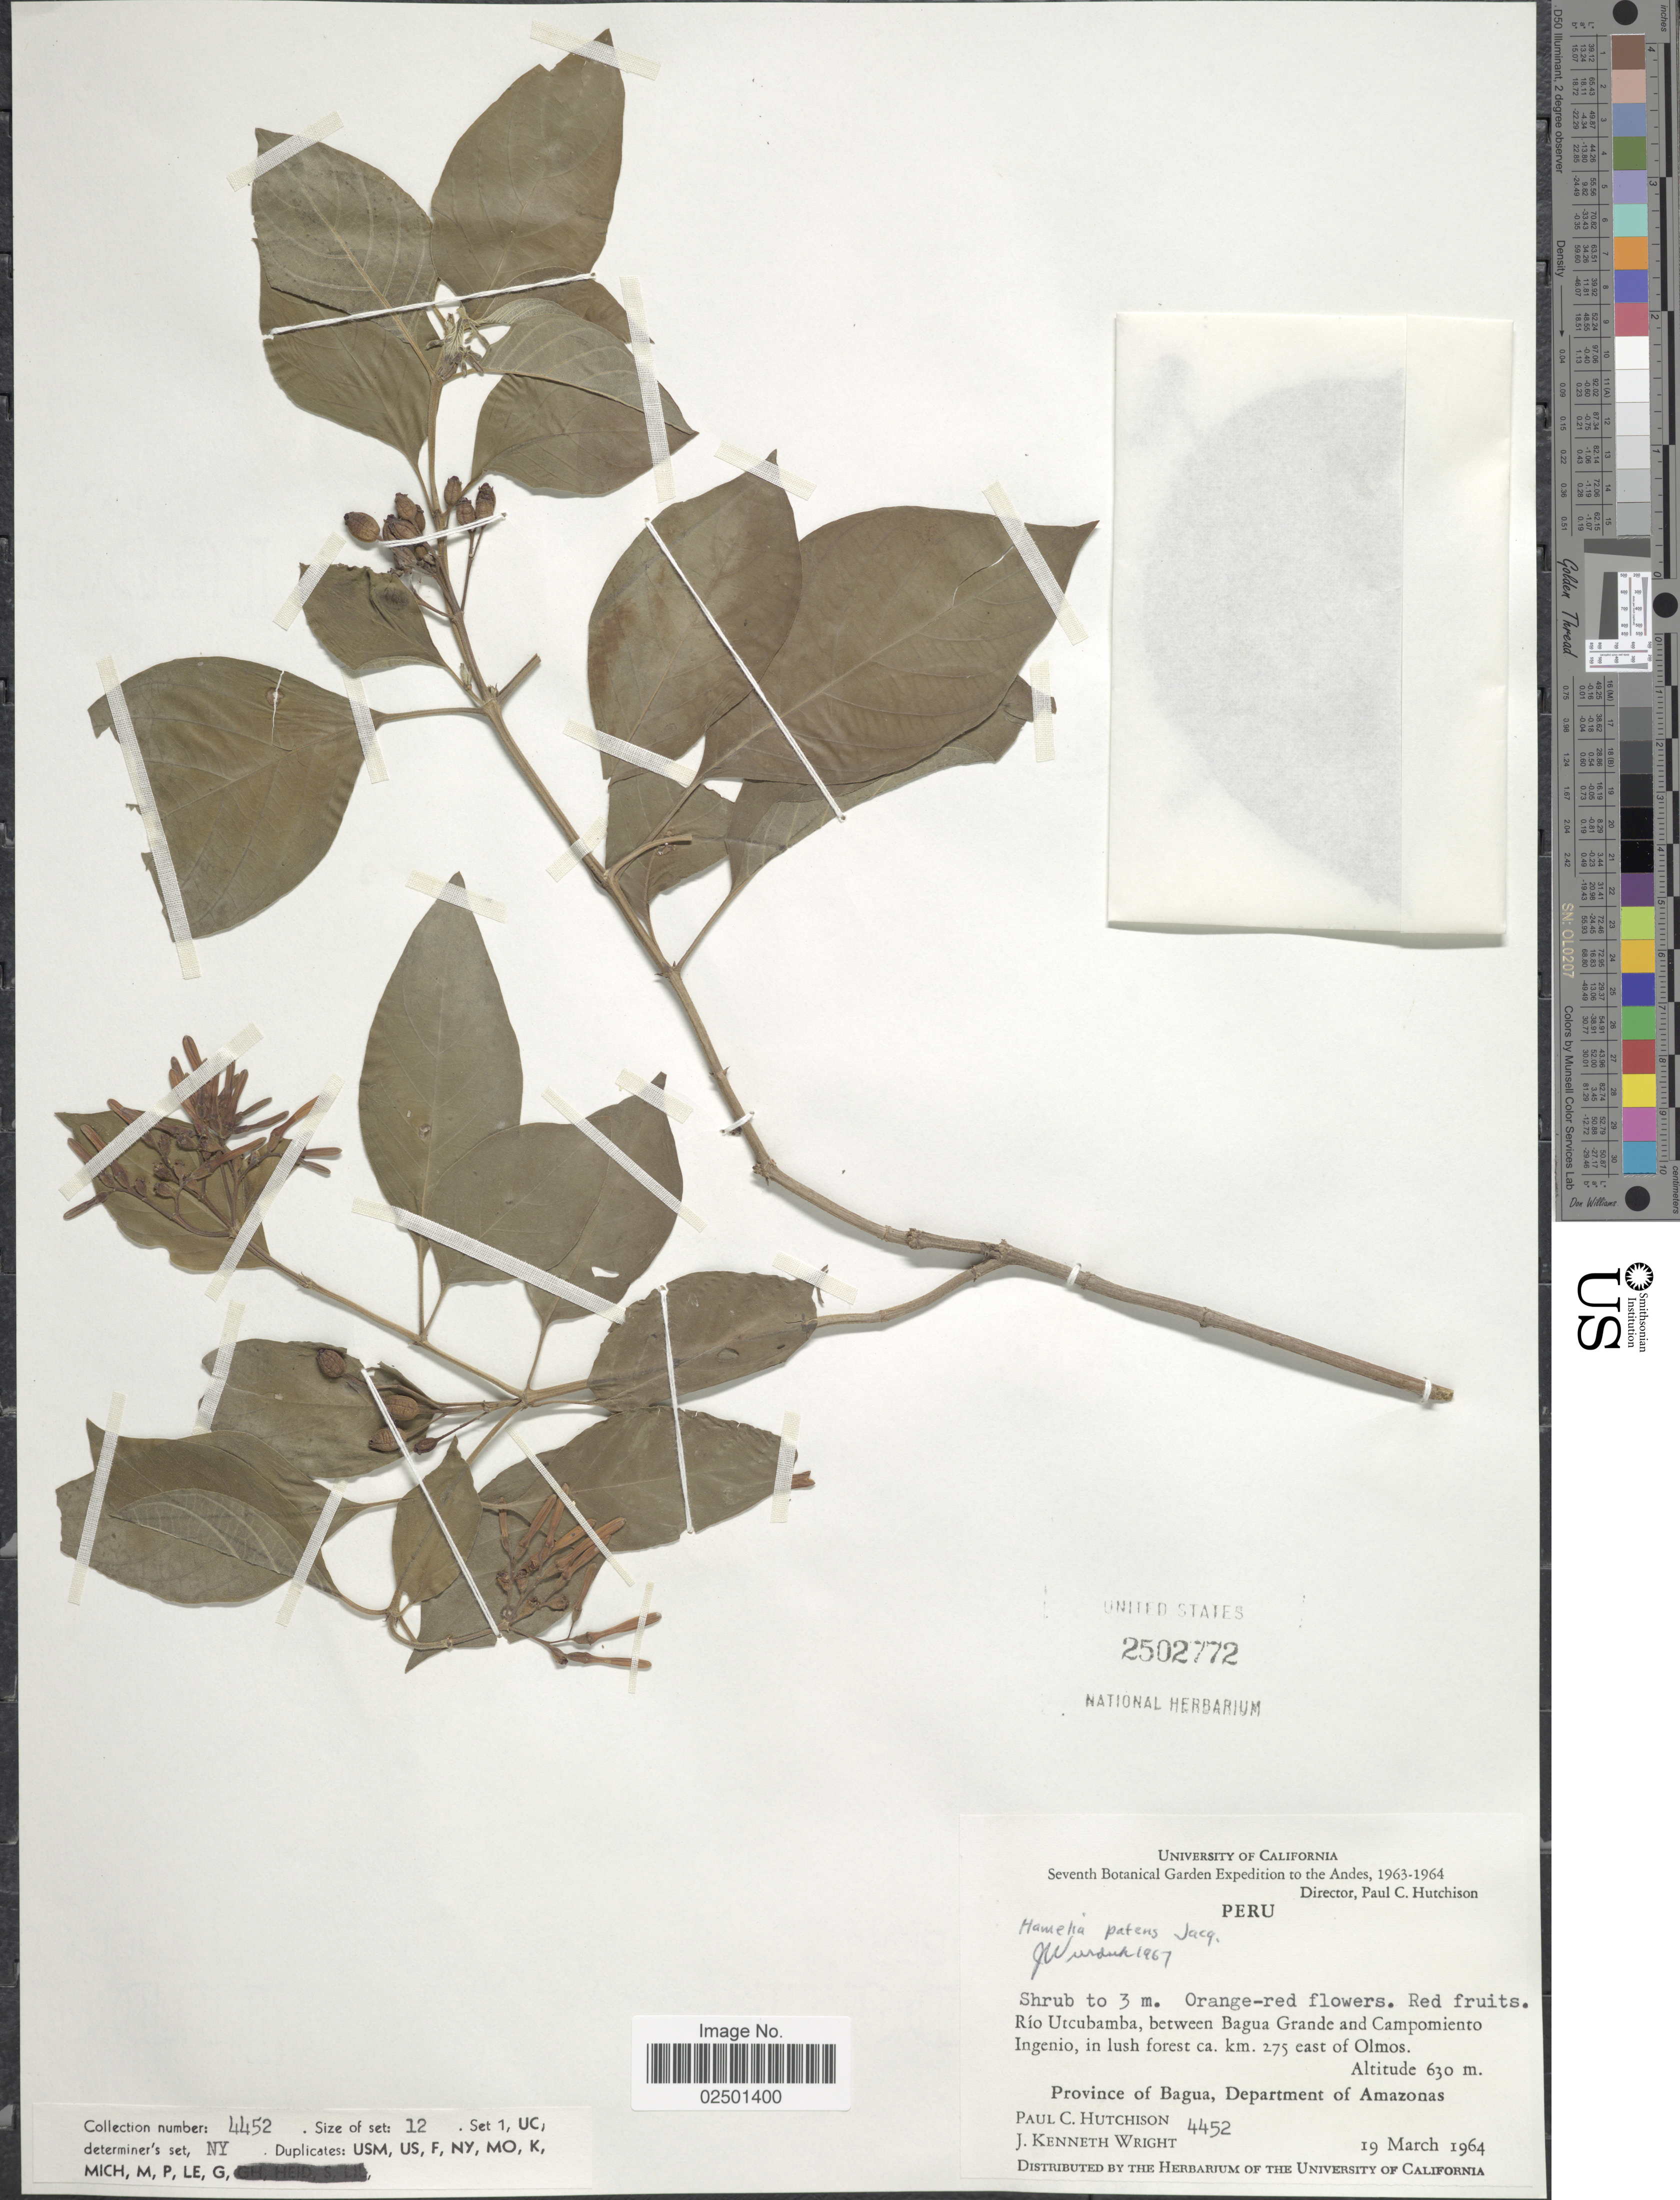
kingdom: Plantae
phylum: Tracheophyta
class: Magnoliopsida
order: Gentianales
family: Rubiaceae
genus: Hamelia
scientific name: Hamelia patens var. patens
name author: Jacq.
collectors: P. C. Hutchison & J. K. Wright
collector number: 4452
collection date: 1964-03-19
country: Peru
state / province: Amazonas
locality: The Andes. Rio Utcubamba, between Bagua Grande and Campomiento Ingenio, in lush forest ca. km. 275 east of Olmos. Province of Bagua, Department of Amazonas.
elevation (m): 630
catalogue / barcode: US 2502772